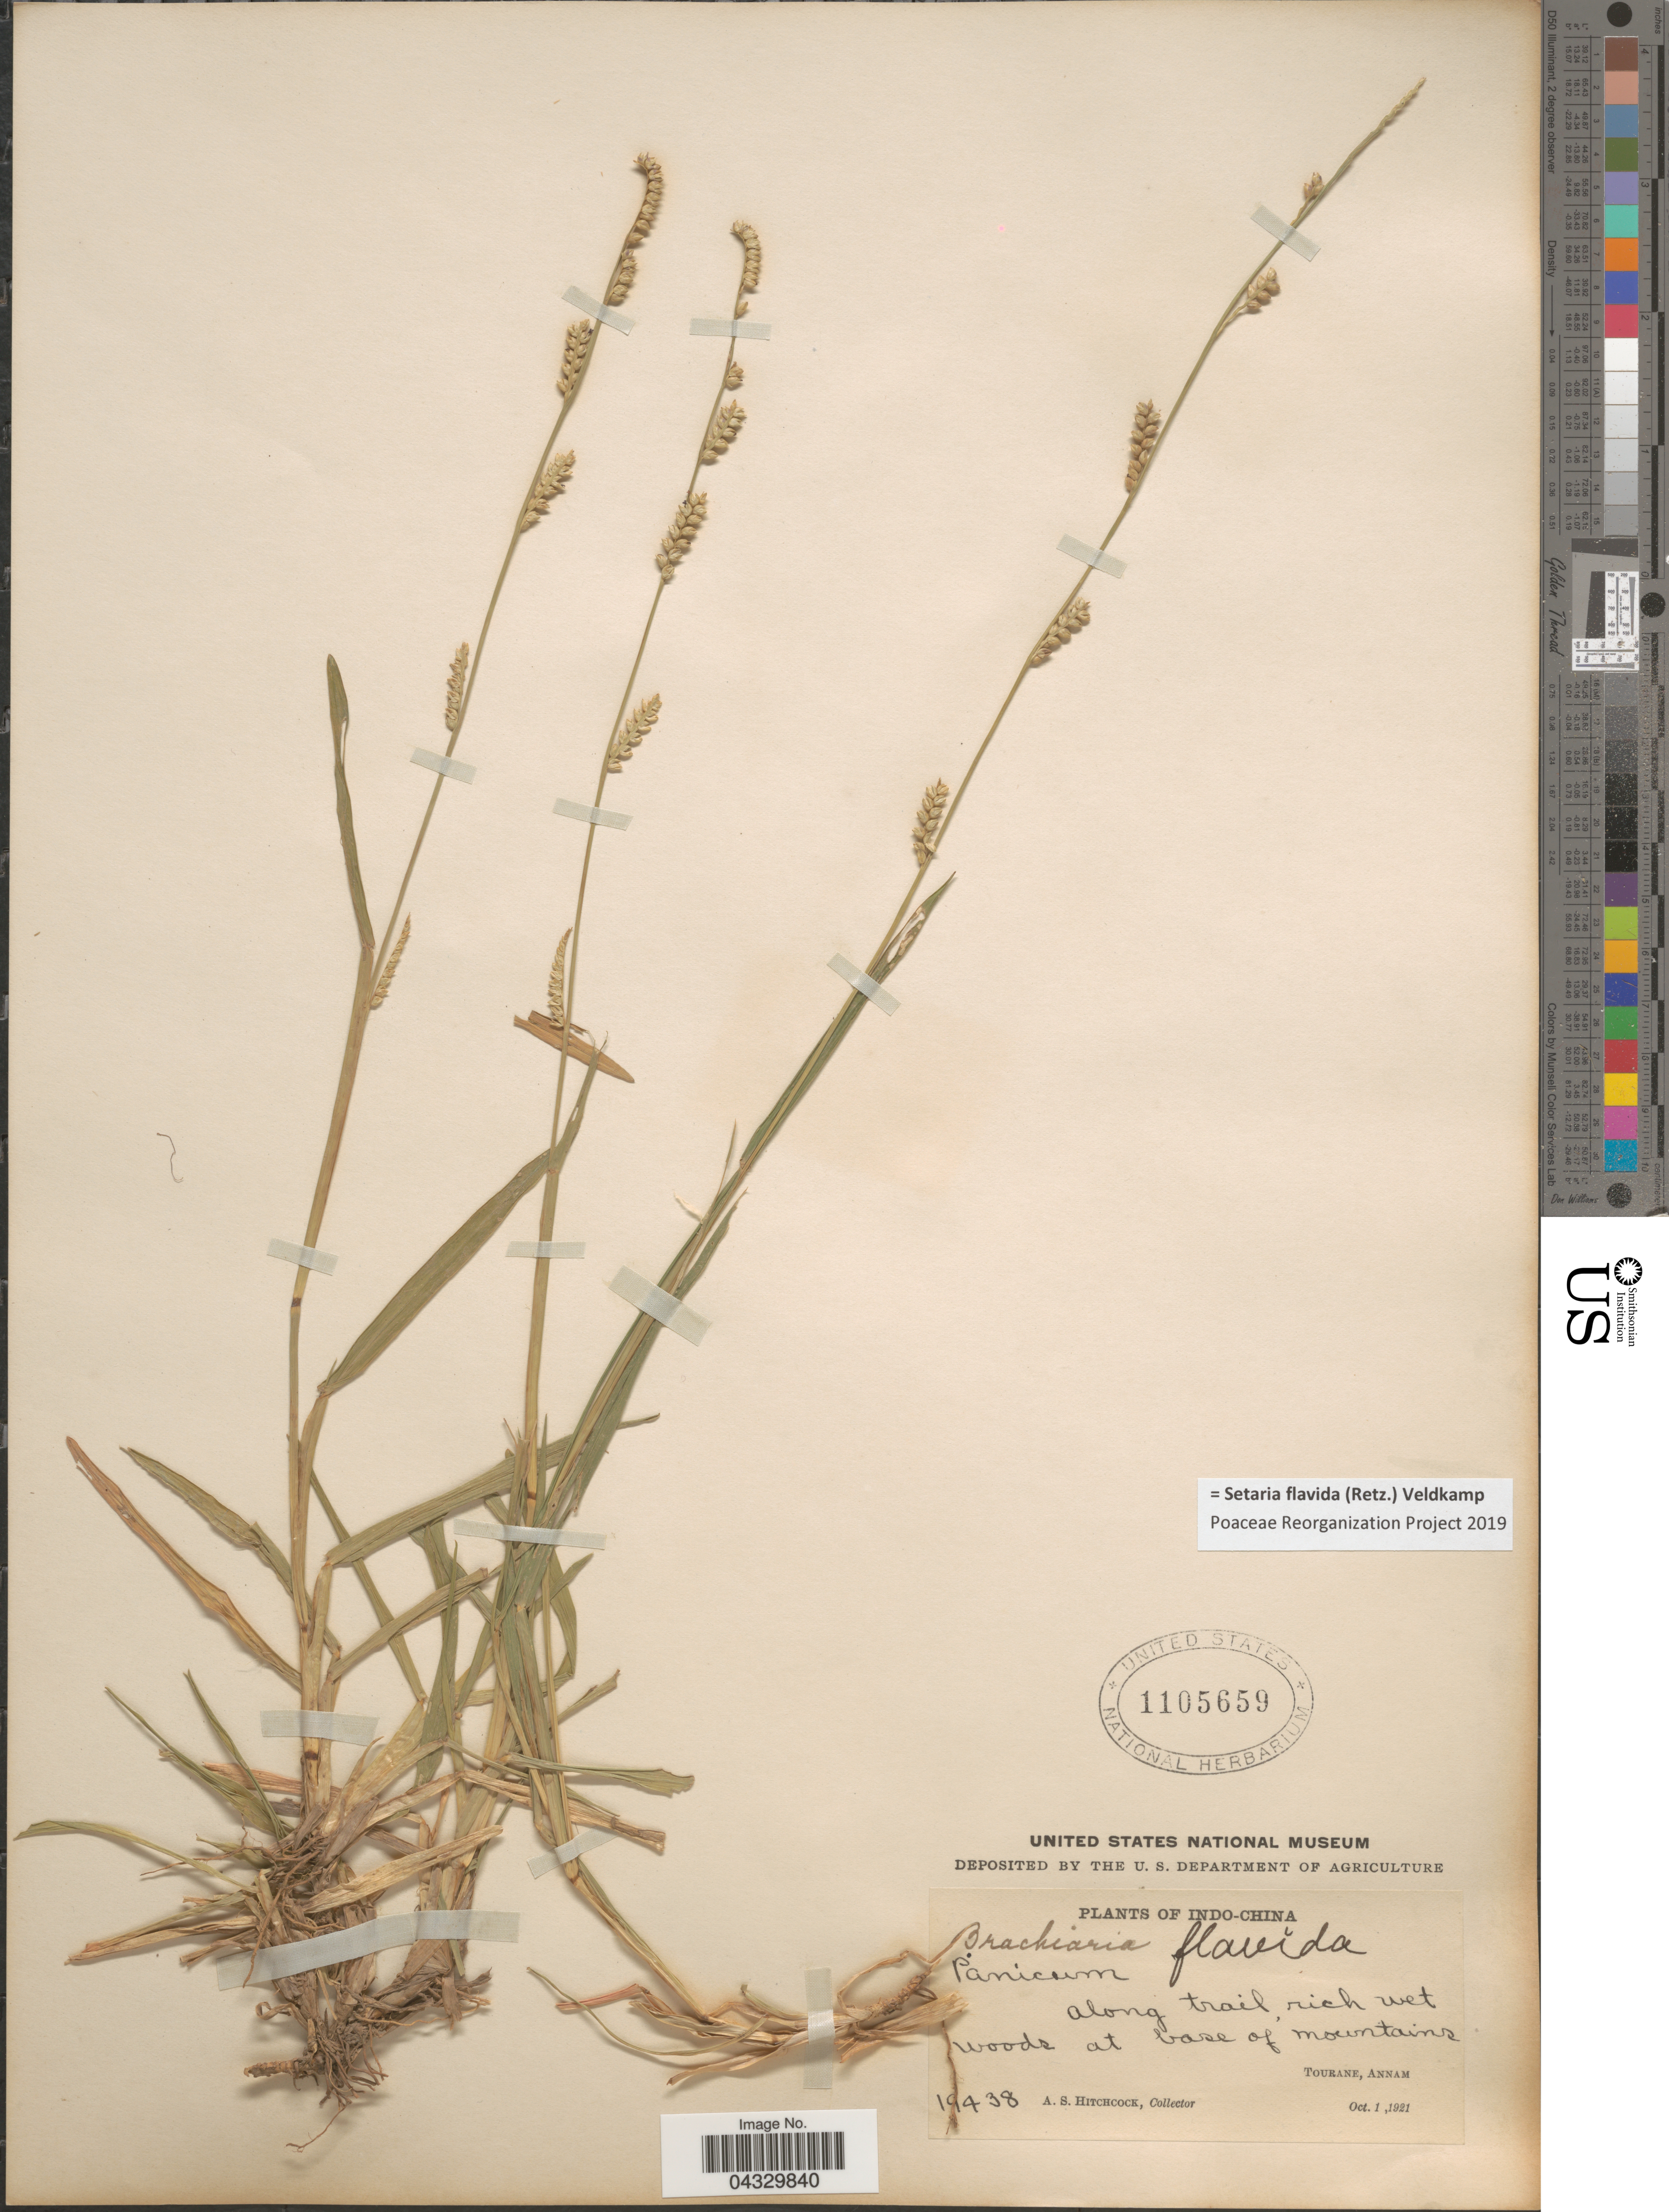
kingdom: Plantae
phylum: Tracheophyta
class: Liliopsida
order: Poales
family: Poaceae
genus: Setaria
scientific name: Setaria flavida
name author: (Retz.) Veldkamp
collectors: A. S. Hitchcock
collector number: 19438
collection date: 1921-10-01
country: Vietnam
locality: Tourane, Annam.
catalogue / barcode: US 1105659